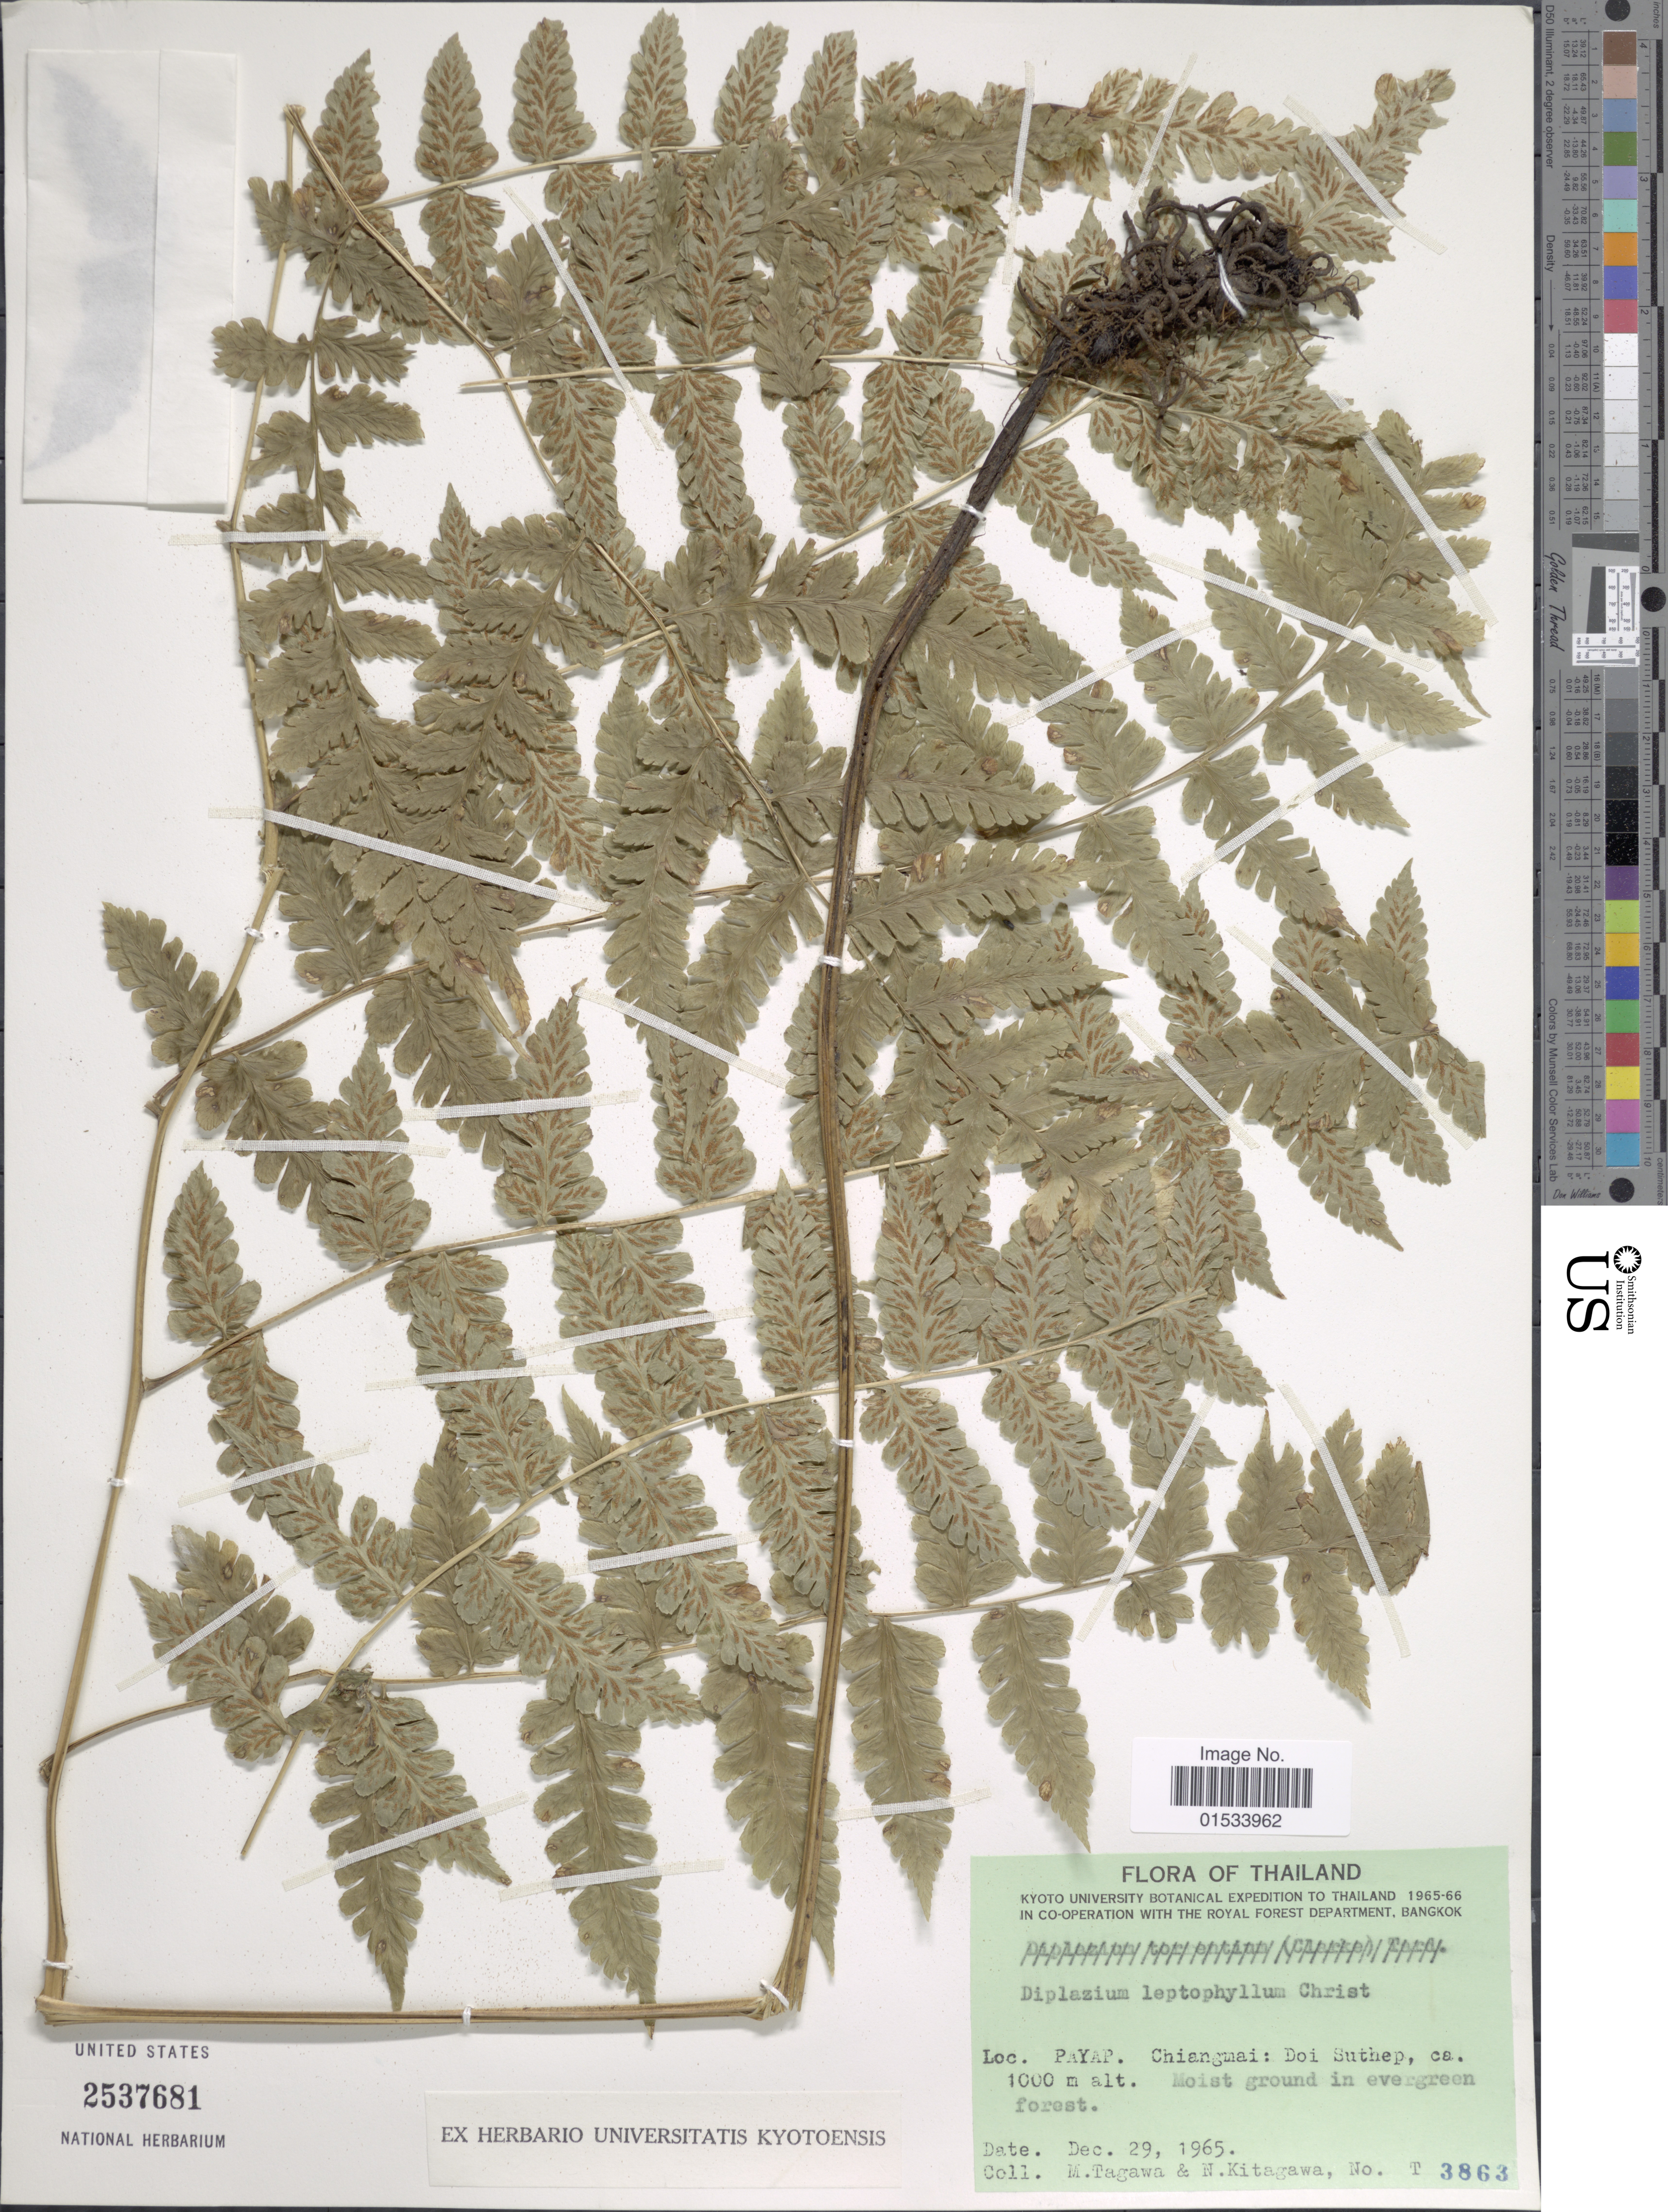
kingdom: Plantae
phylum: Tracheophyta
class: Polypodiopsida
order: Polypodiales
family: Athyriaceae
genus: Diplazium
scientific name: Diplazium leptophyllum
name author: Christ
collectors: M. Tagawa & N. Kitagawa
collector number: T 3863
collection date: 1965-12-29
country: Thailand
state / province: Chiang Mai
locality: Payap, Doi Suthep, Chiangmai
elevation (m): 1000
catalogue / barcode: US 2537681